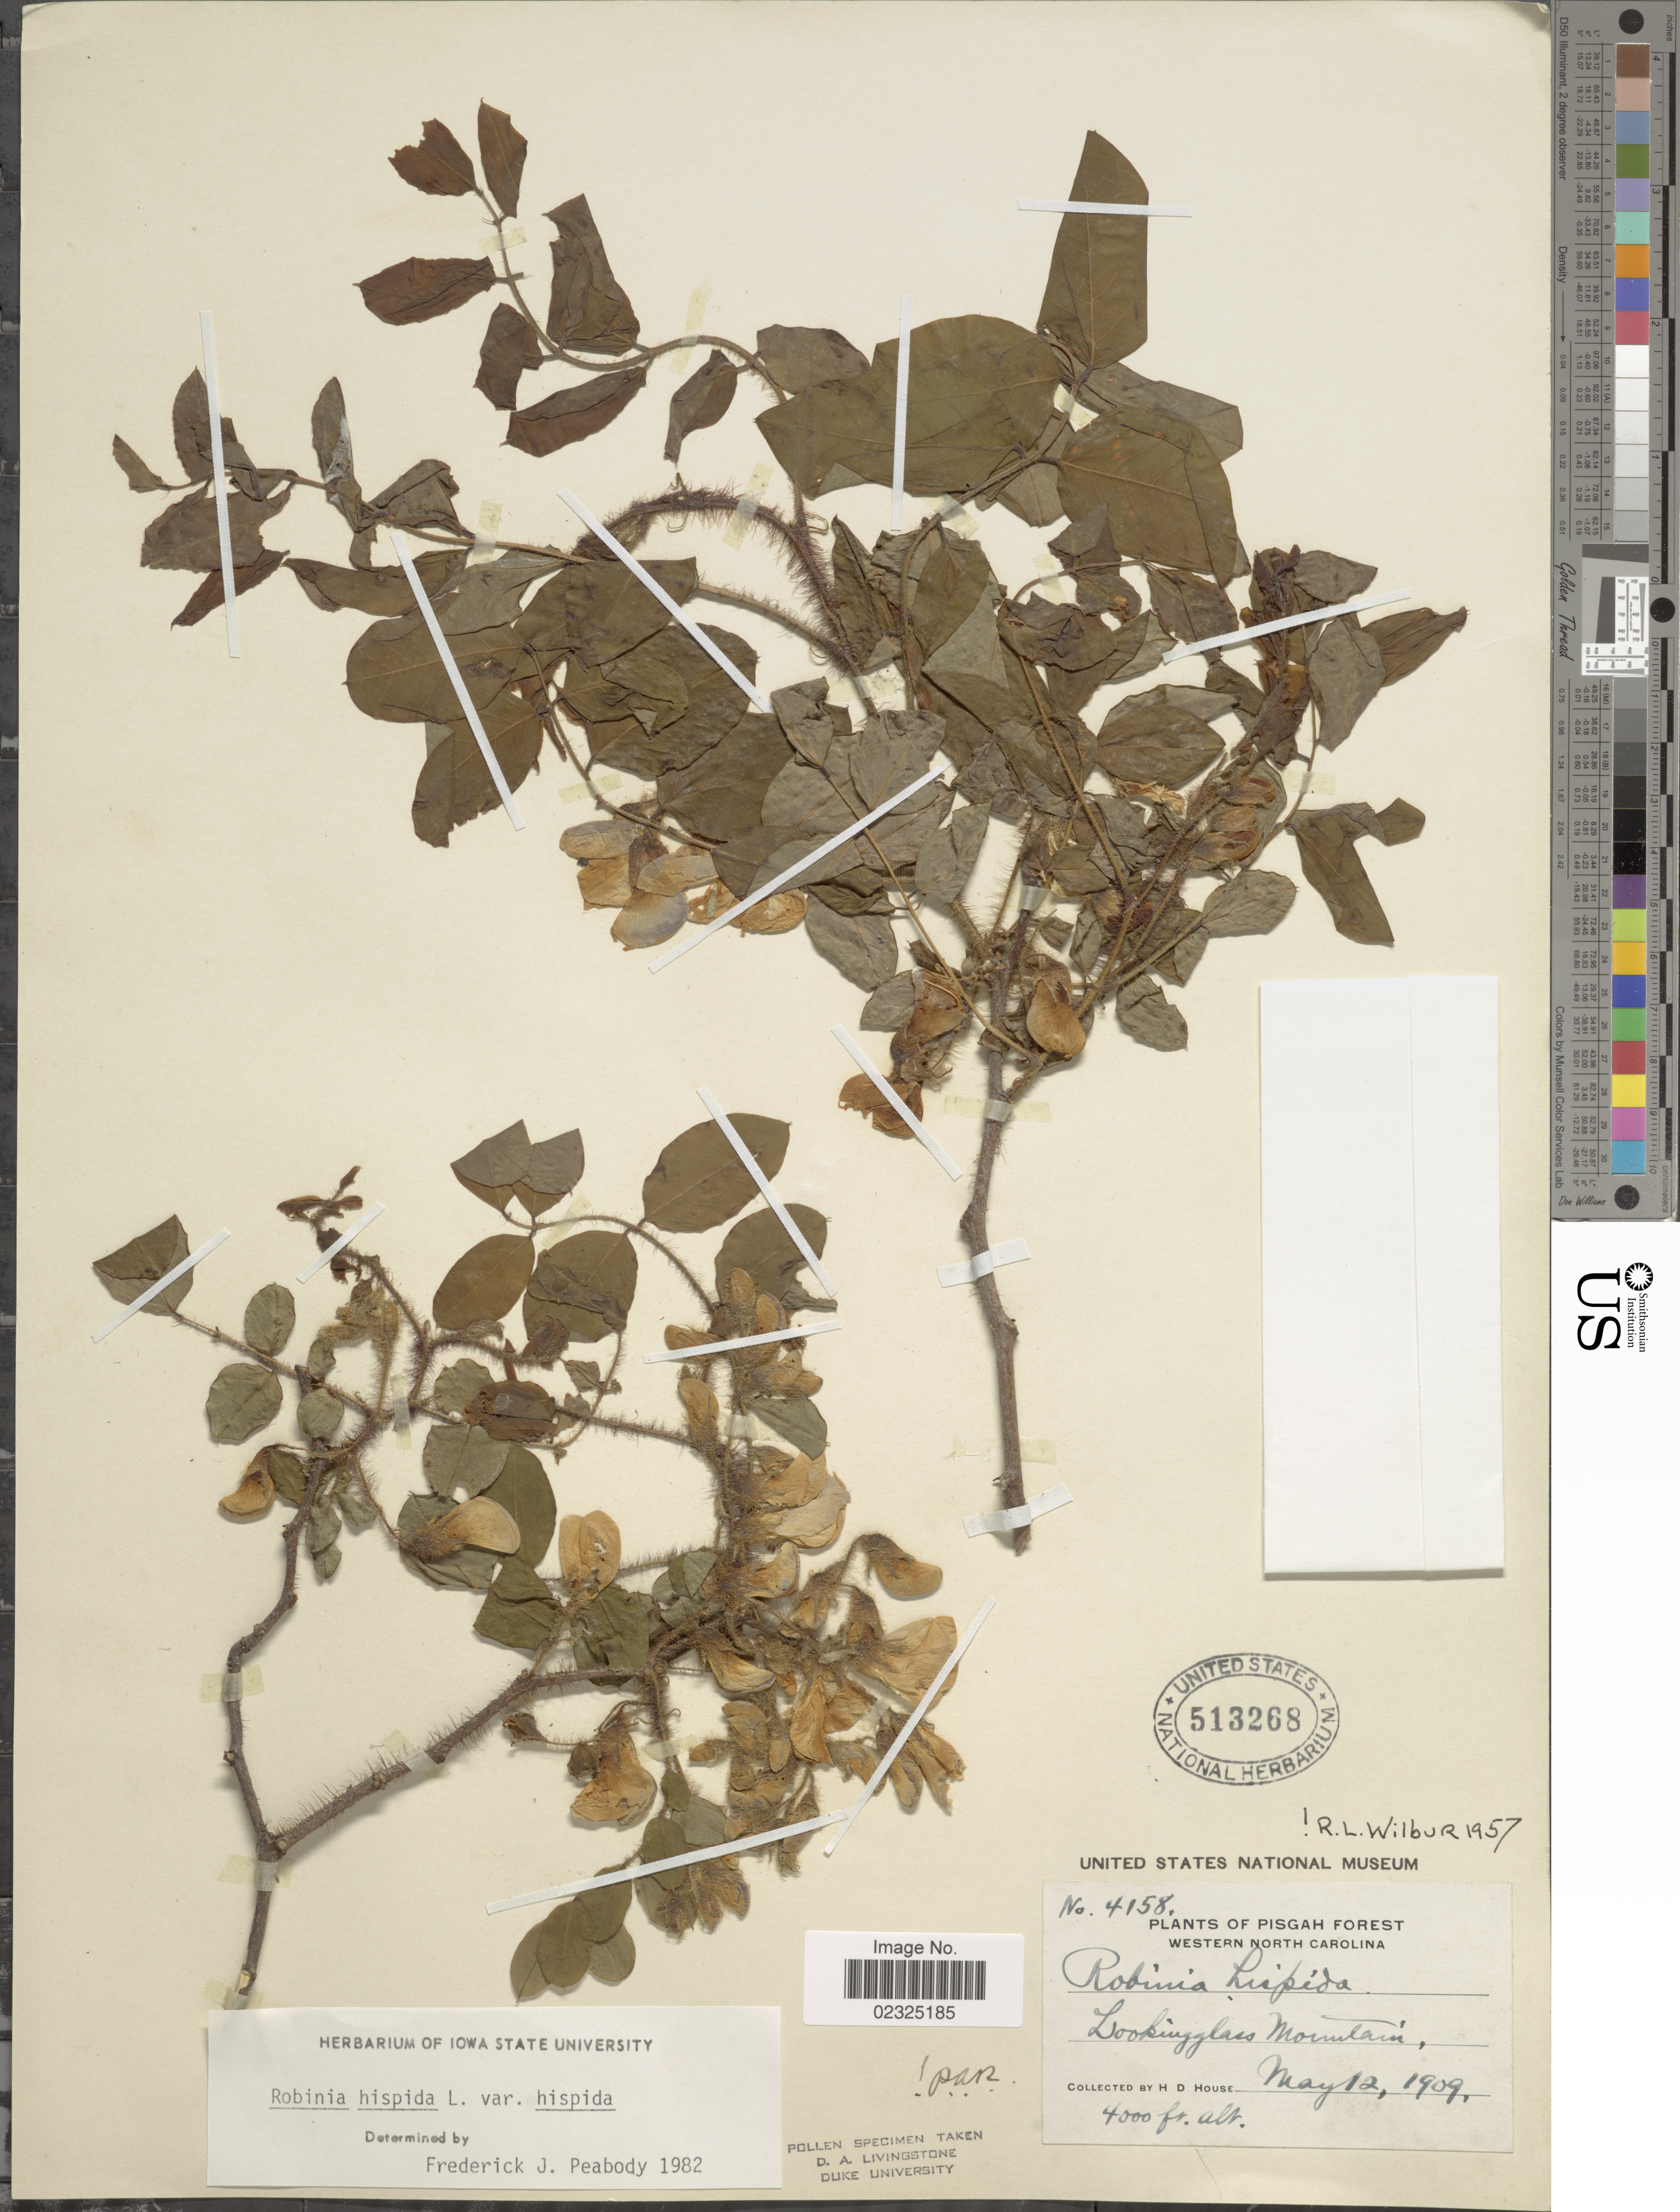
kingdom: Plantae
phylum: Tracheophyta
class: Magnoliopsida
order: Fabales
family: Fabaceae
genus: Robinia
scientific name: Robinia hispida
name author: L.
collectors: H. D. House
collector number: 4158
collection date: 1909-05-12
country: United States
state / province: North Carolina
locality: Pisgah Forest, Western North Carolina, Lookingglaes Mountain.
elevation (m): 1219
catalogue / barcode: US 513268